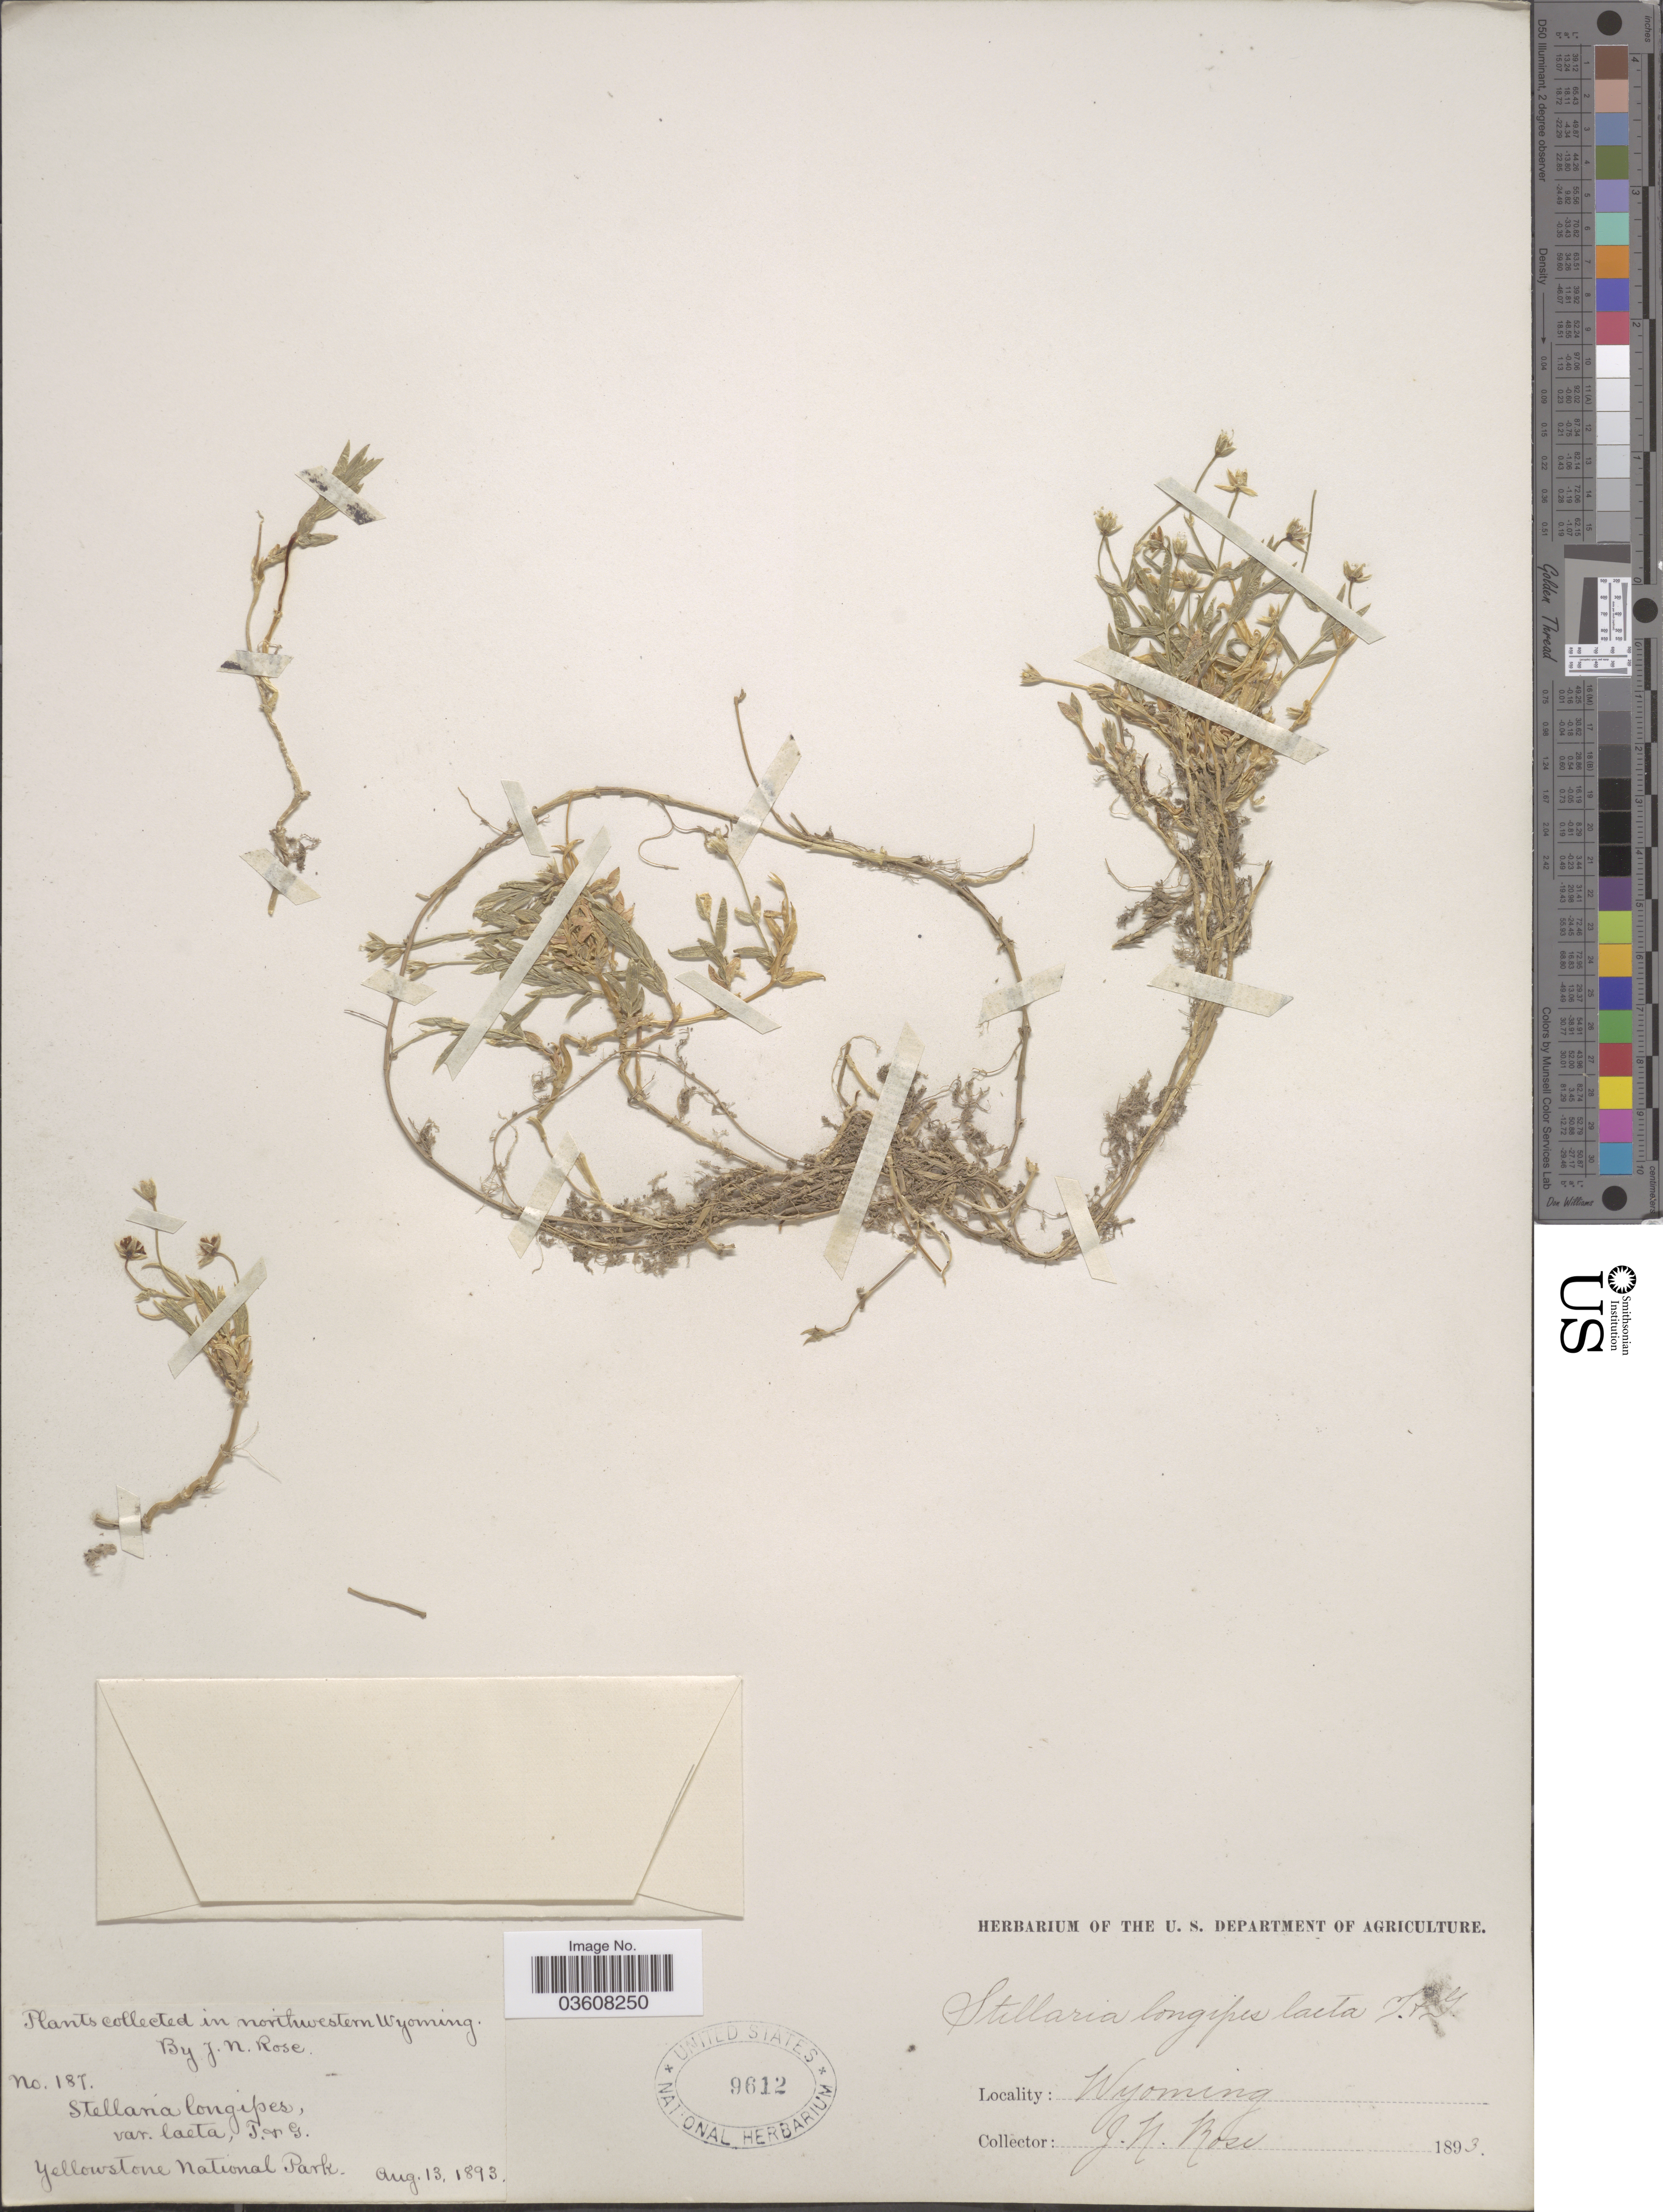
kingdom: Plantae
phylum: Tracheophyta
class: Magnoliopsida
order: Caryophyllales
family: Caryophyllaceae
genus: Stellaria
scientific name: Stellaria laeta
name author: Richards.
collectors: J. N. Rose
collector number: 187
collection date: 1893-08-13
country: United States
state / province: Wyoming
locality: Yellowstone National Park. Northwestern Wyoming.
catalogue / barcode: US 9612